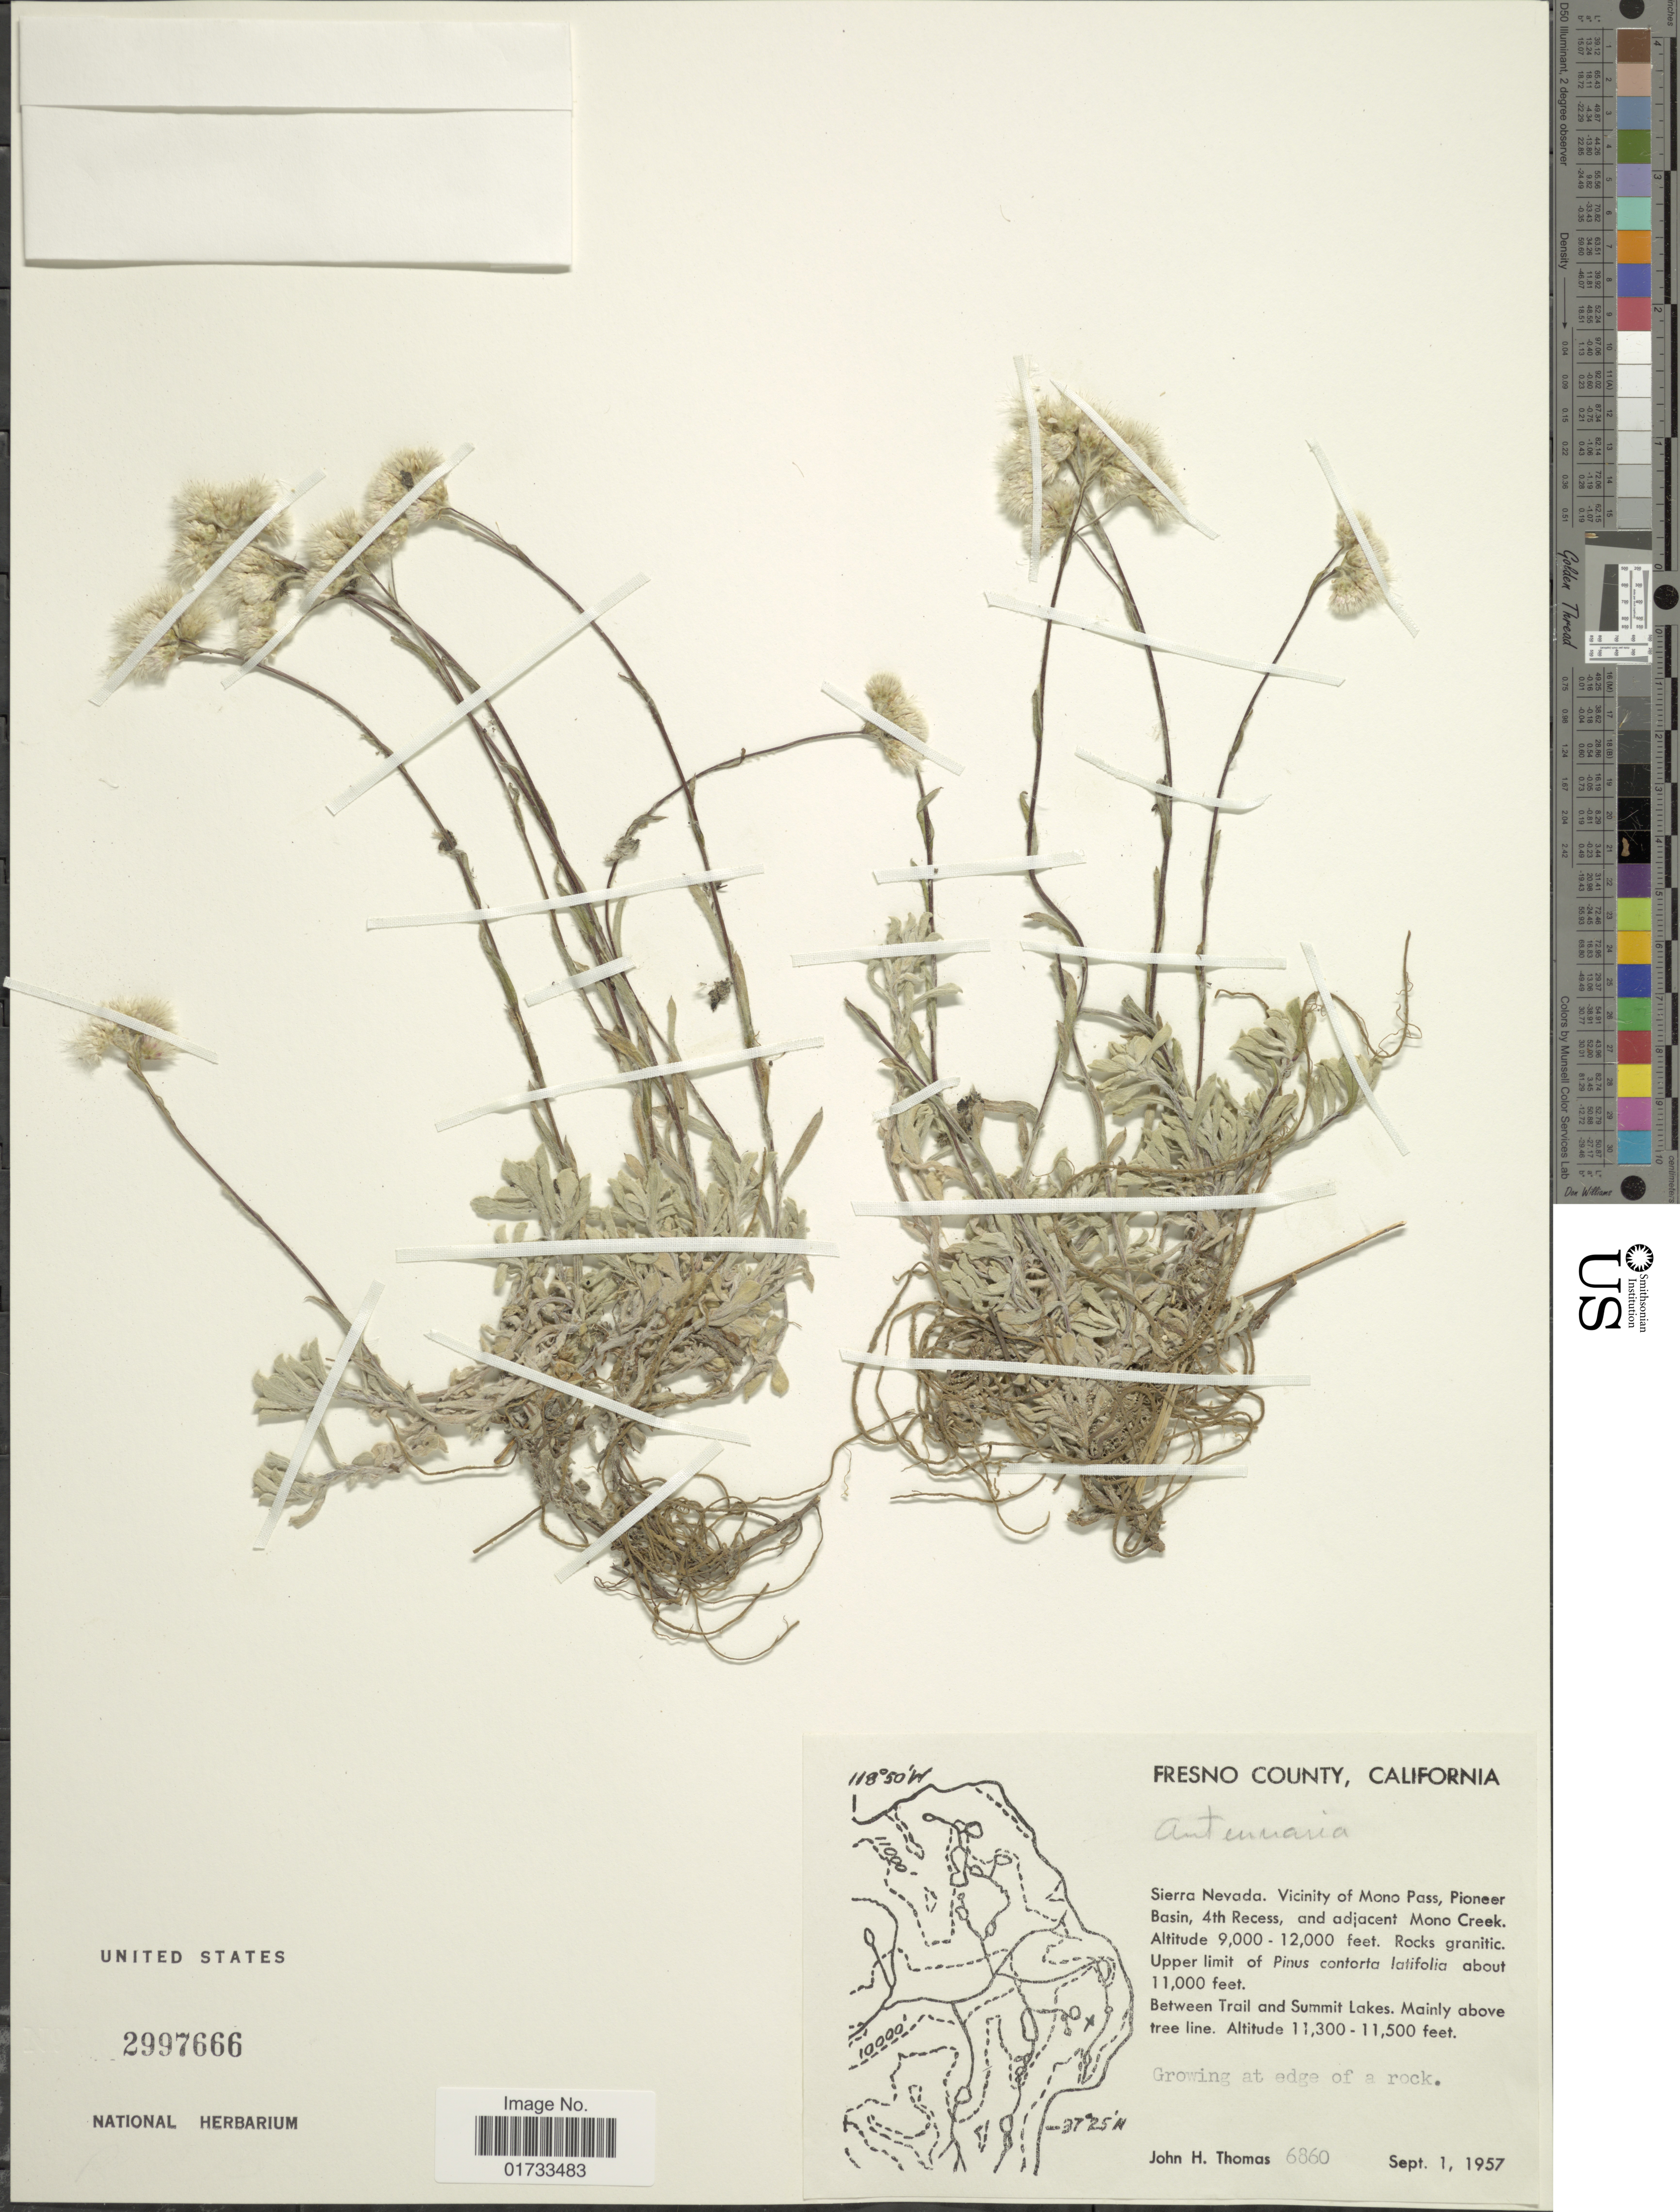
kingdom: Plantae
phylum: Tracheophyta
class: Magnoliopsida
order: Asterales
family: Asteraceae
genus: Antennaria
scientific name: Antennaria sp.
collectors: J. H. Thomas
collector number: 6860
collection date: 1957-09-01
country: United States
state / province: California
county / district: Fresno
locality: Fresno County, Sierra Nevada, vicinity of Mono Pass, Pioneer Basin, 4th Recess, and adjacent Mono Creek, between Trail and Summit Lakes, mainly above tree line, growing at edge of rock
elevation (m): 2743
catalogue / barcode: US 2997666